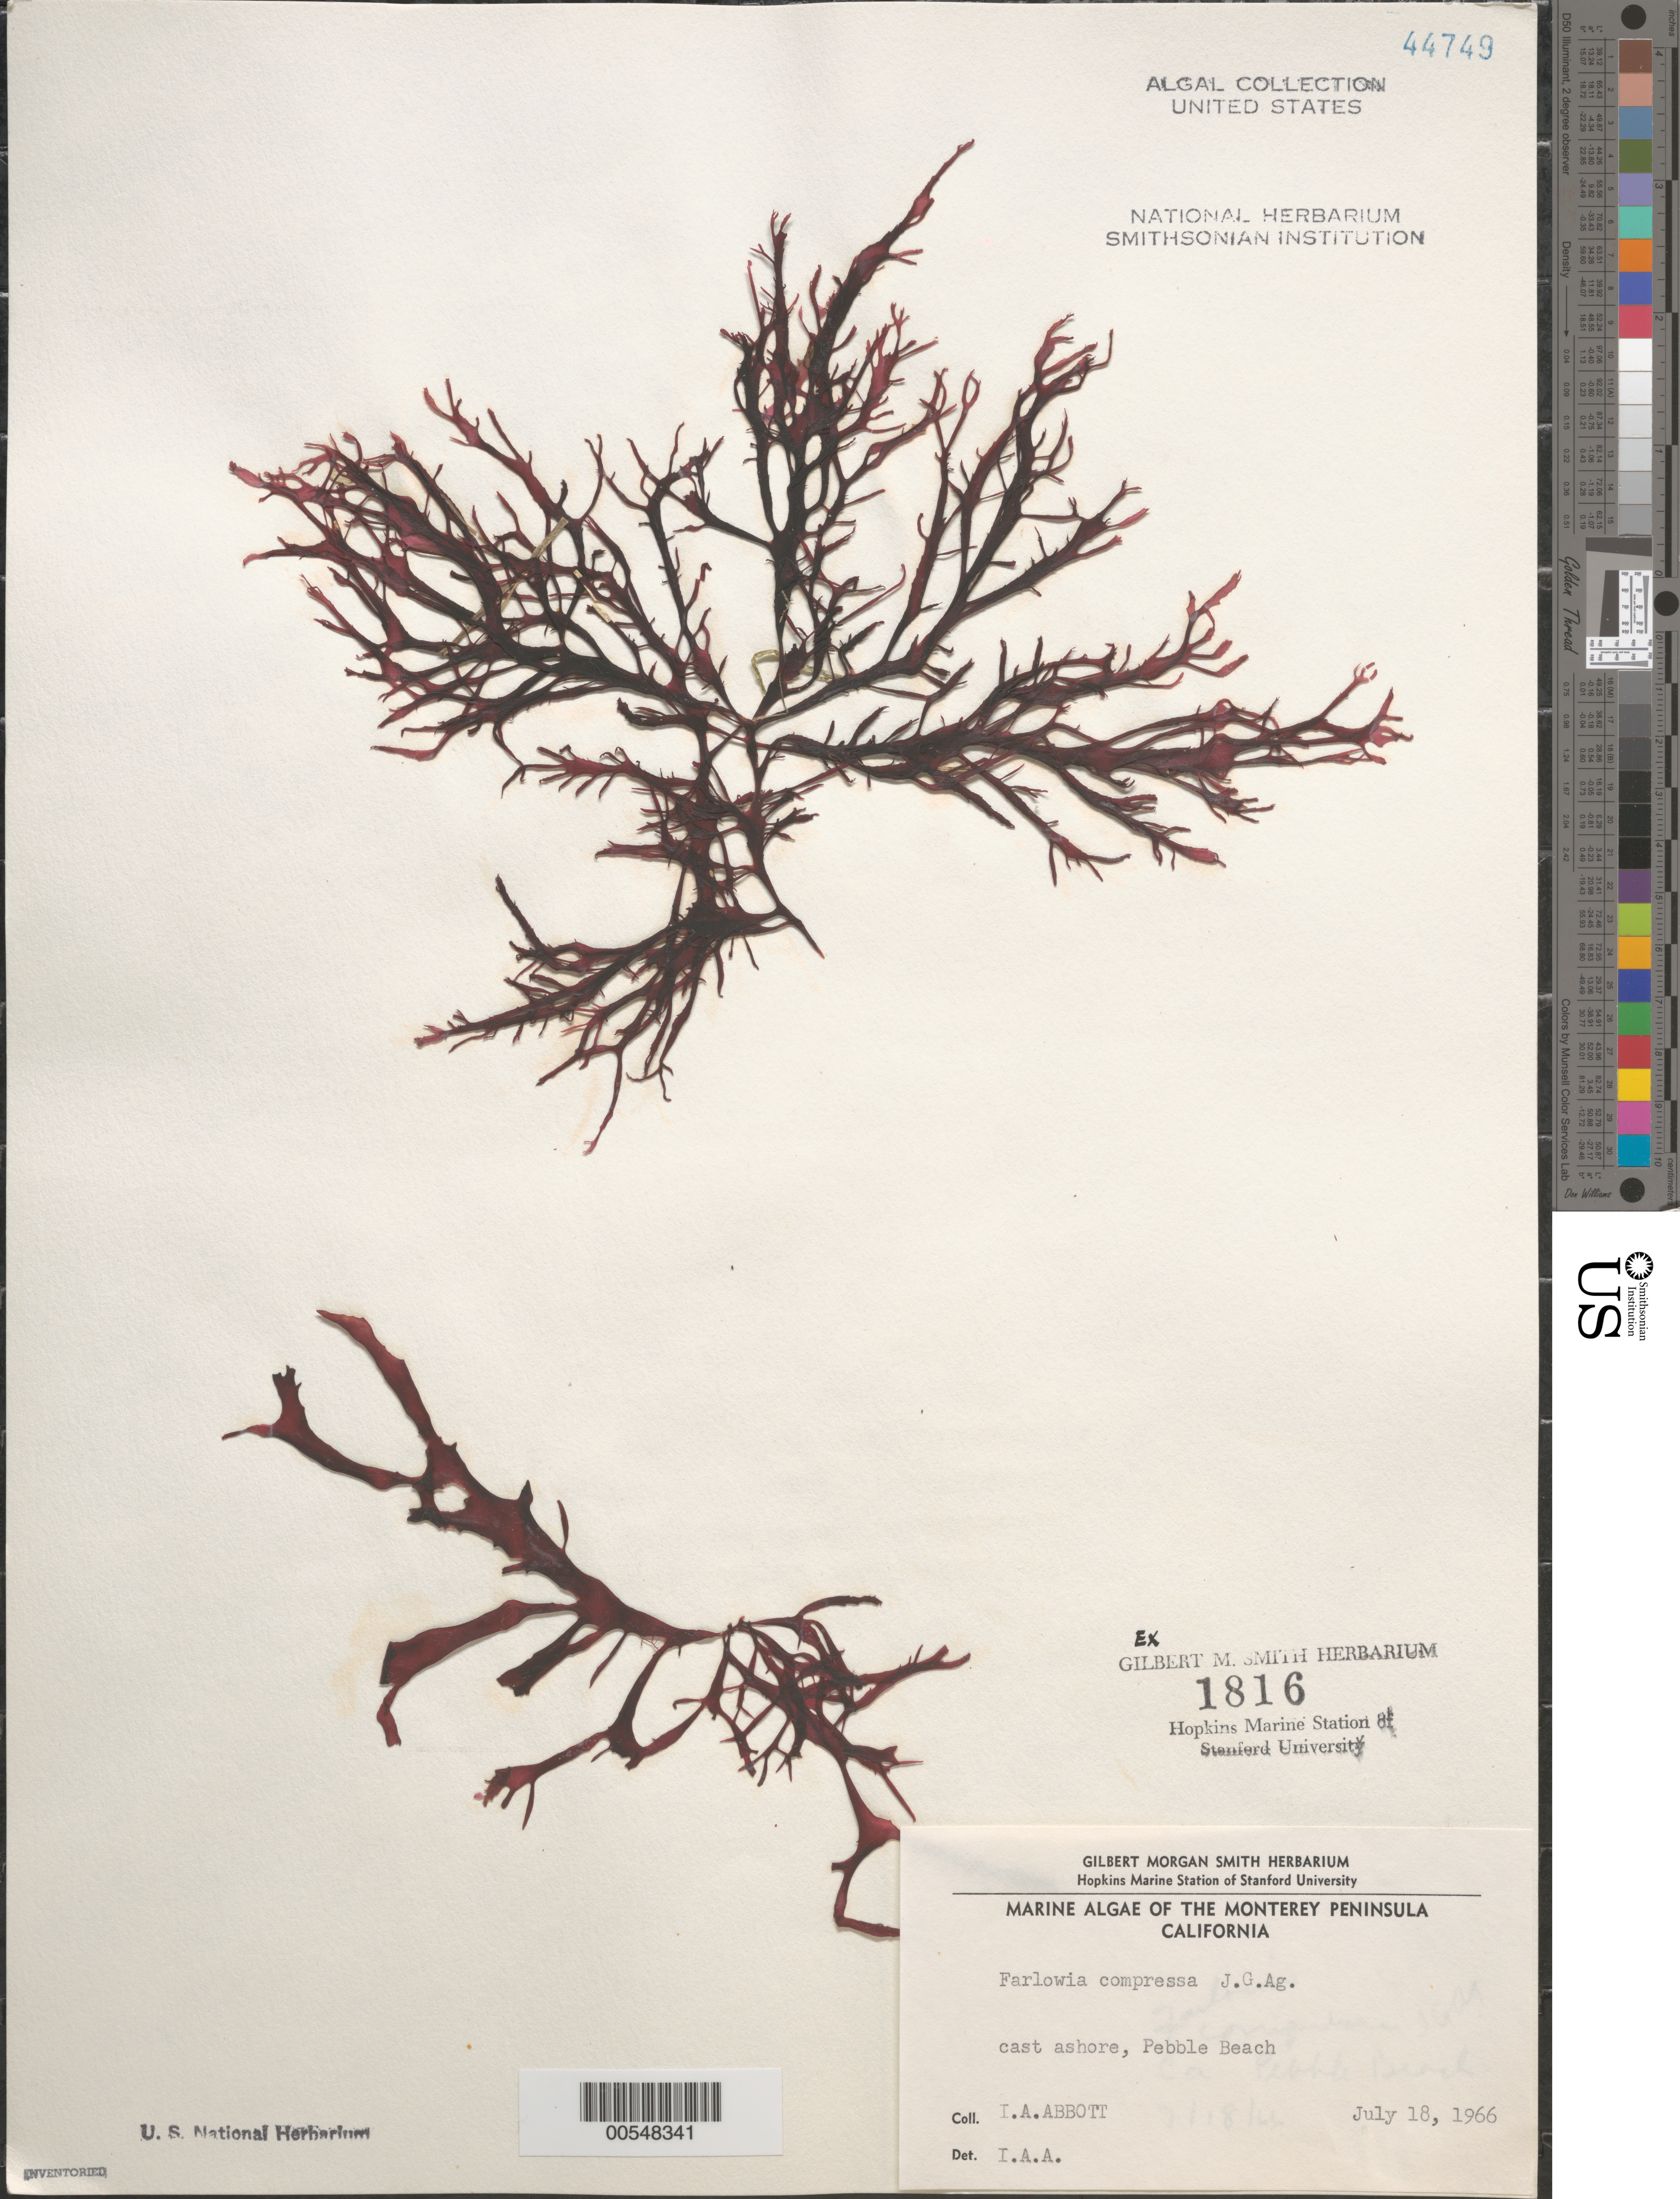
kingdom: Plantae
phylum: Rhodophyta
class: Florideophyceae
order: Gigartinales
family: Dumontiaceae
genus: Farlowia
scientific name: Farlowia compressa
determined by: Abbott, Isabella A.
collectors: I. A. Abbott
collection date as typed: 18 Jul 1966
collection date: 1966-07-18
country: United States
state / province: California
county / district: Monterey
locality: Pebble Beach, Monterey Peninsula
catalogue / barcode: US 44749